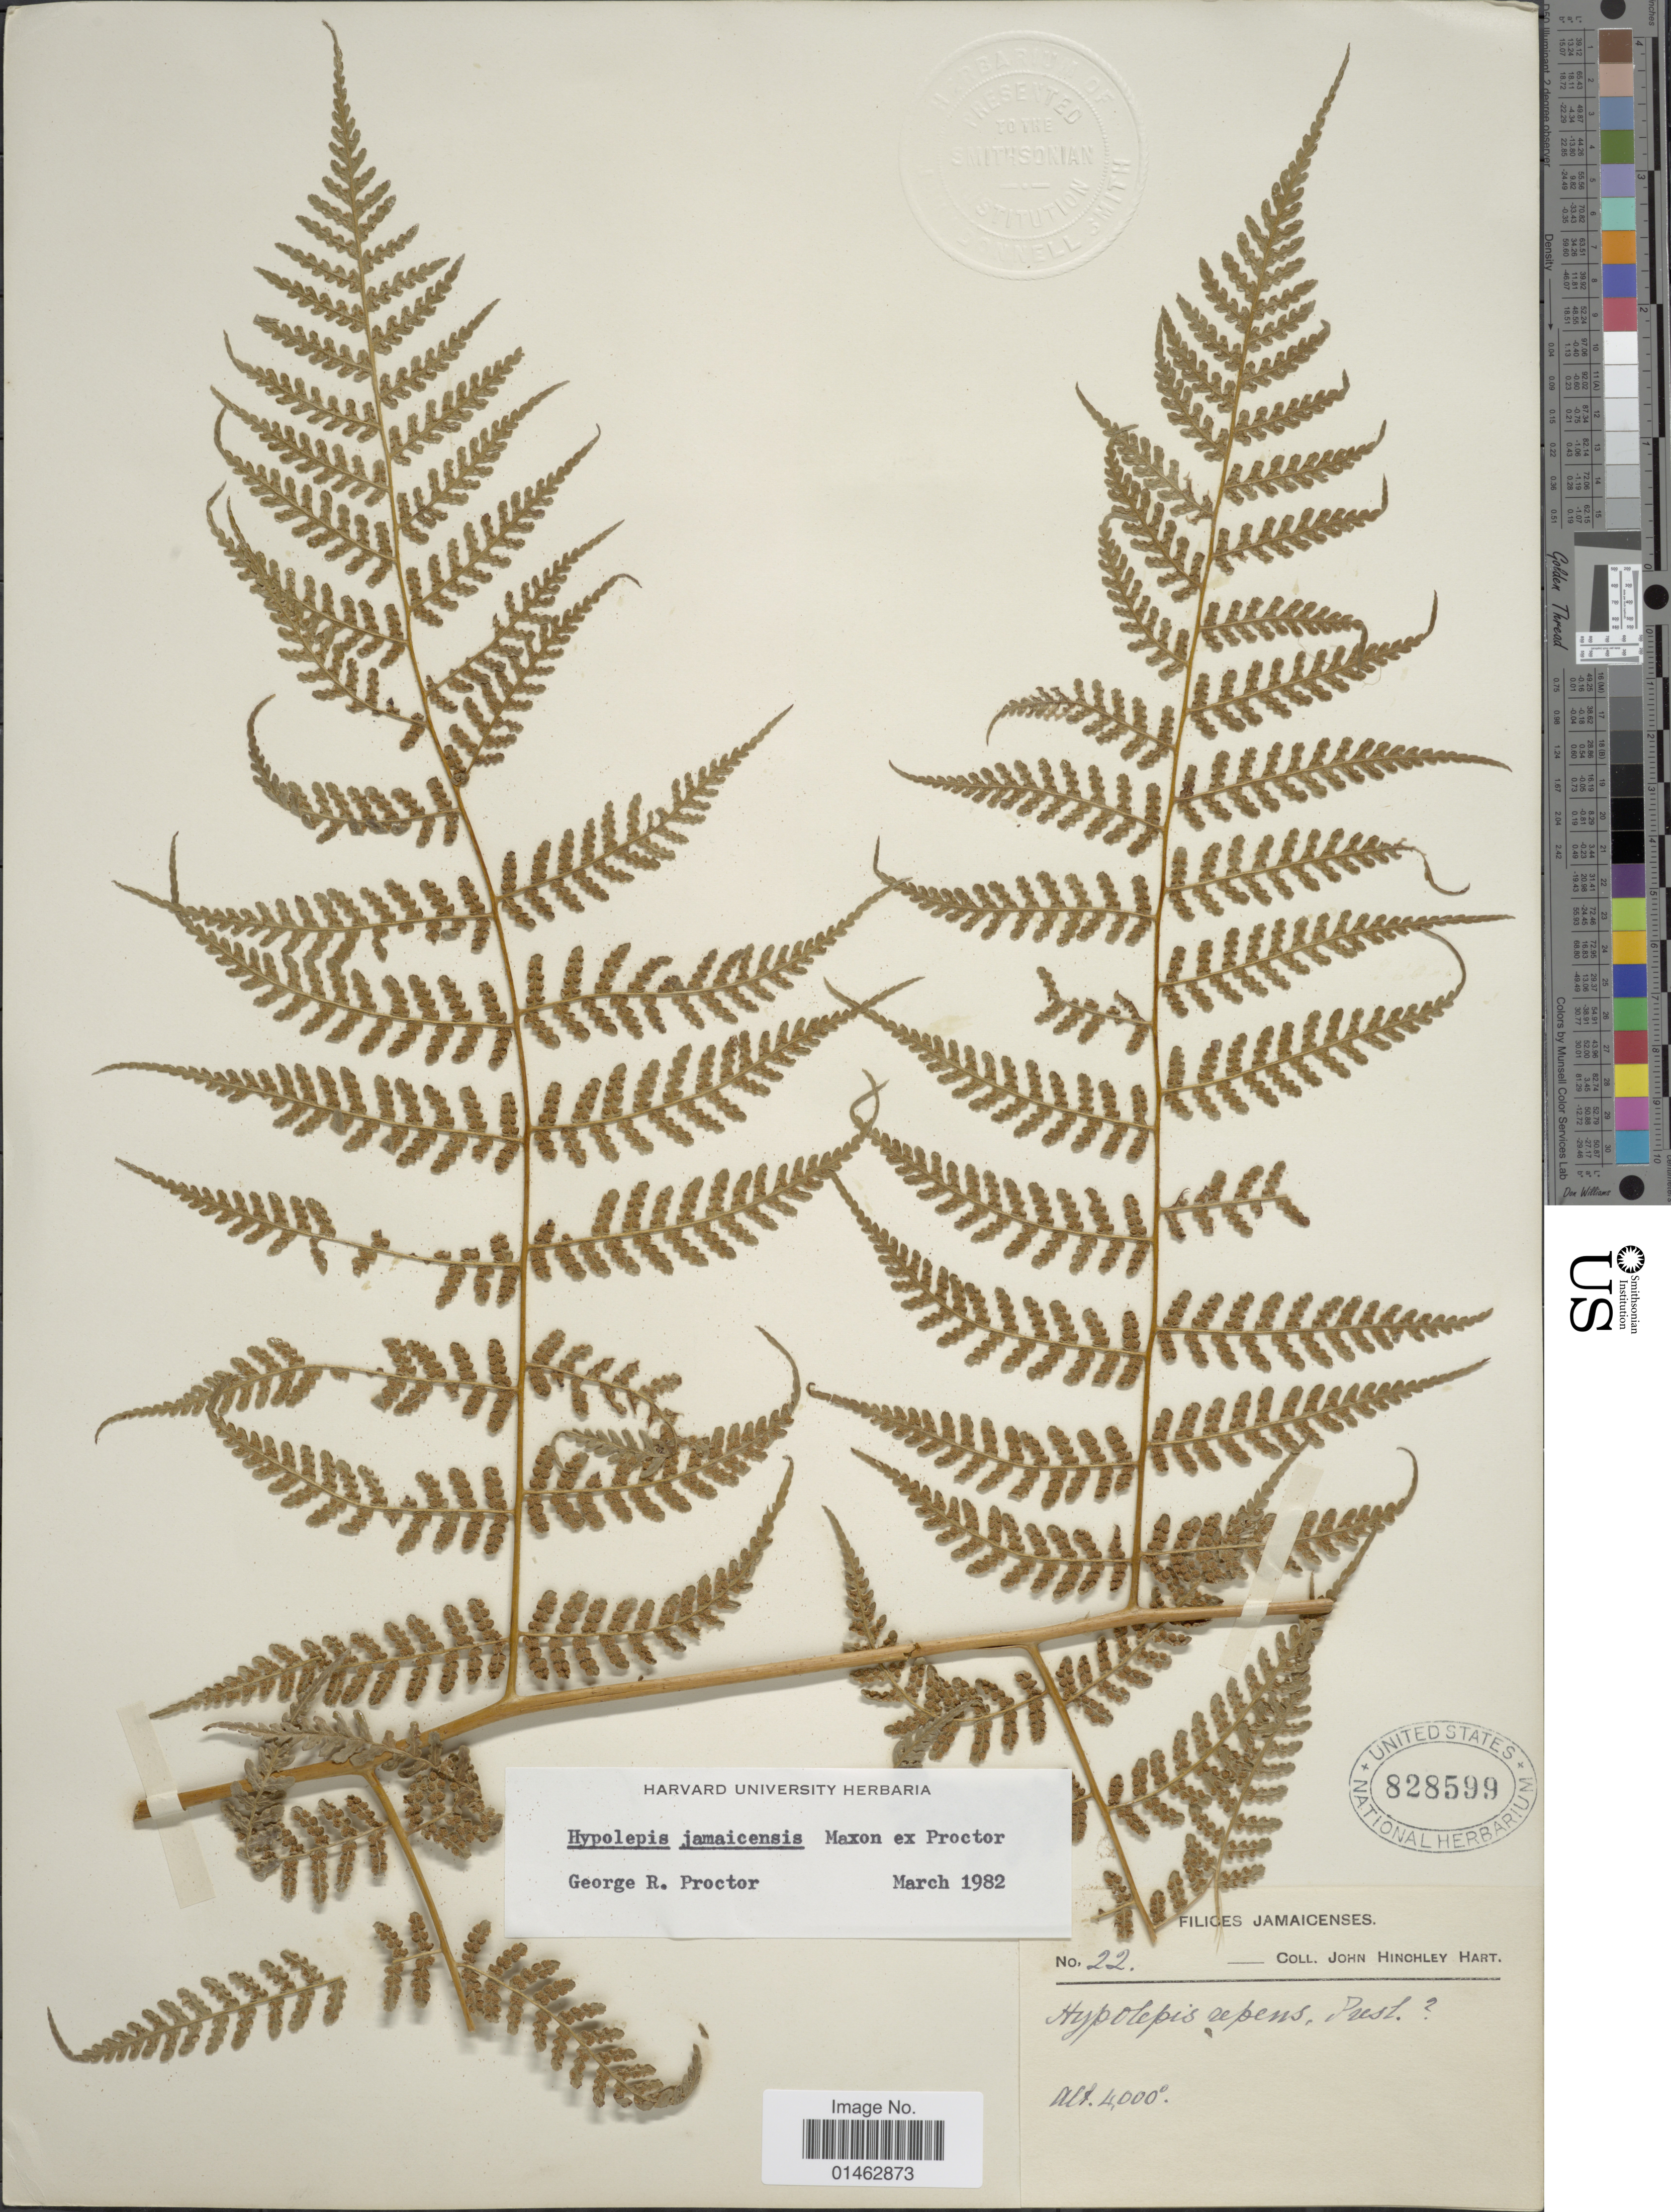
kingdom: Plantae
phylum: Tracheophyta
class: Polypodiopsida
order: Polypodiales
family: Dennstaedtiaceae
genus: Hypolepis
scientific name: Hypolepis jamaicensis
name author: Maxon ex Proctor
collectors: J. H. Hart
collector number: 22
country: Jamaica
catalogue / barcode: US 828599